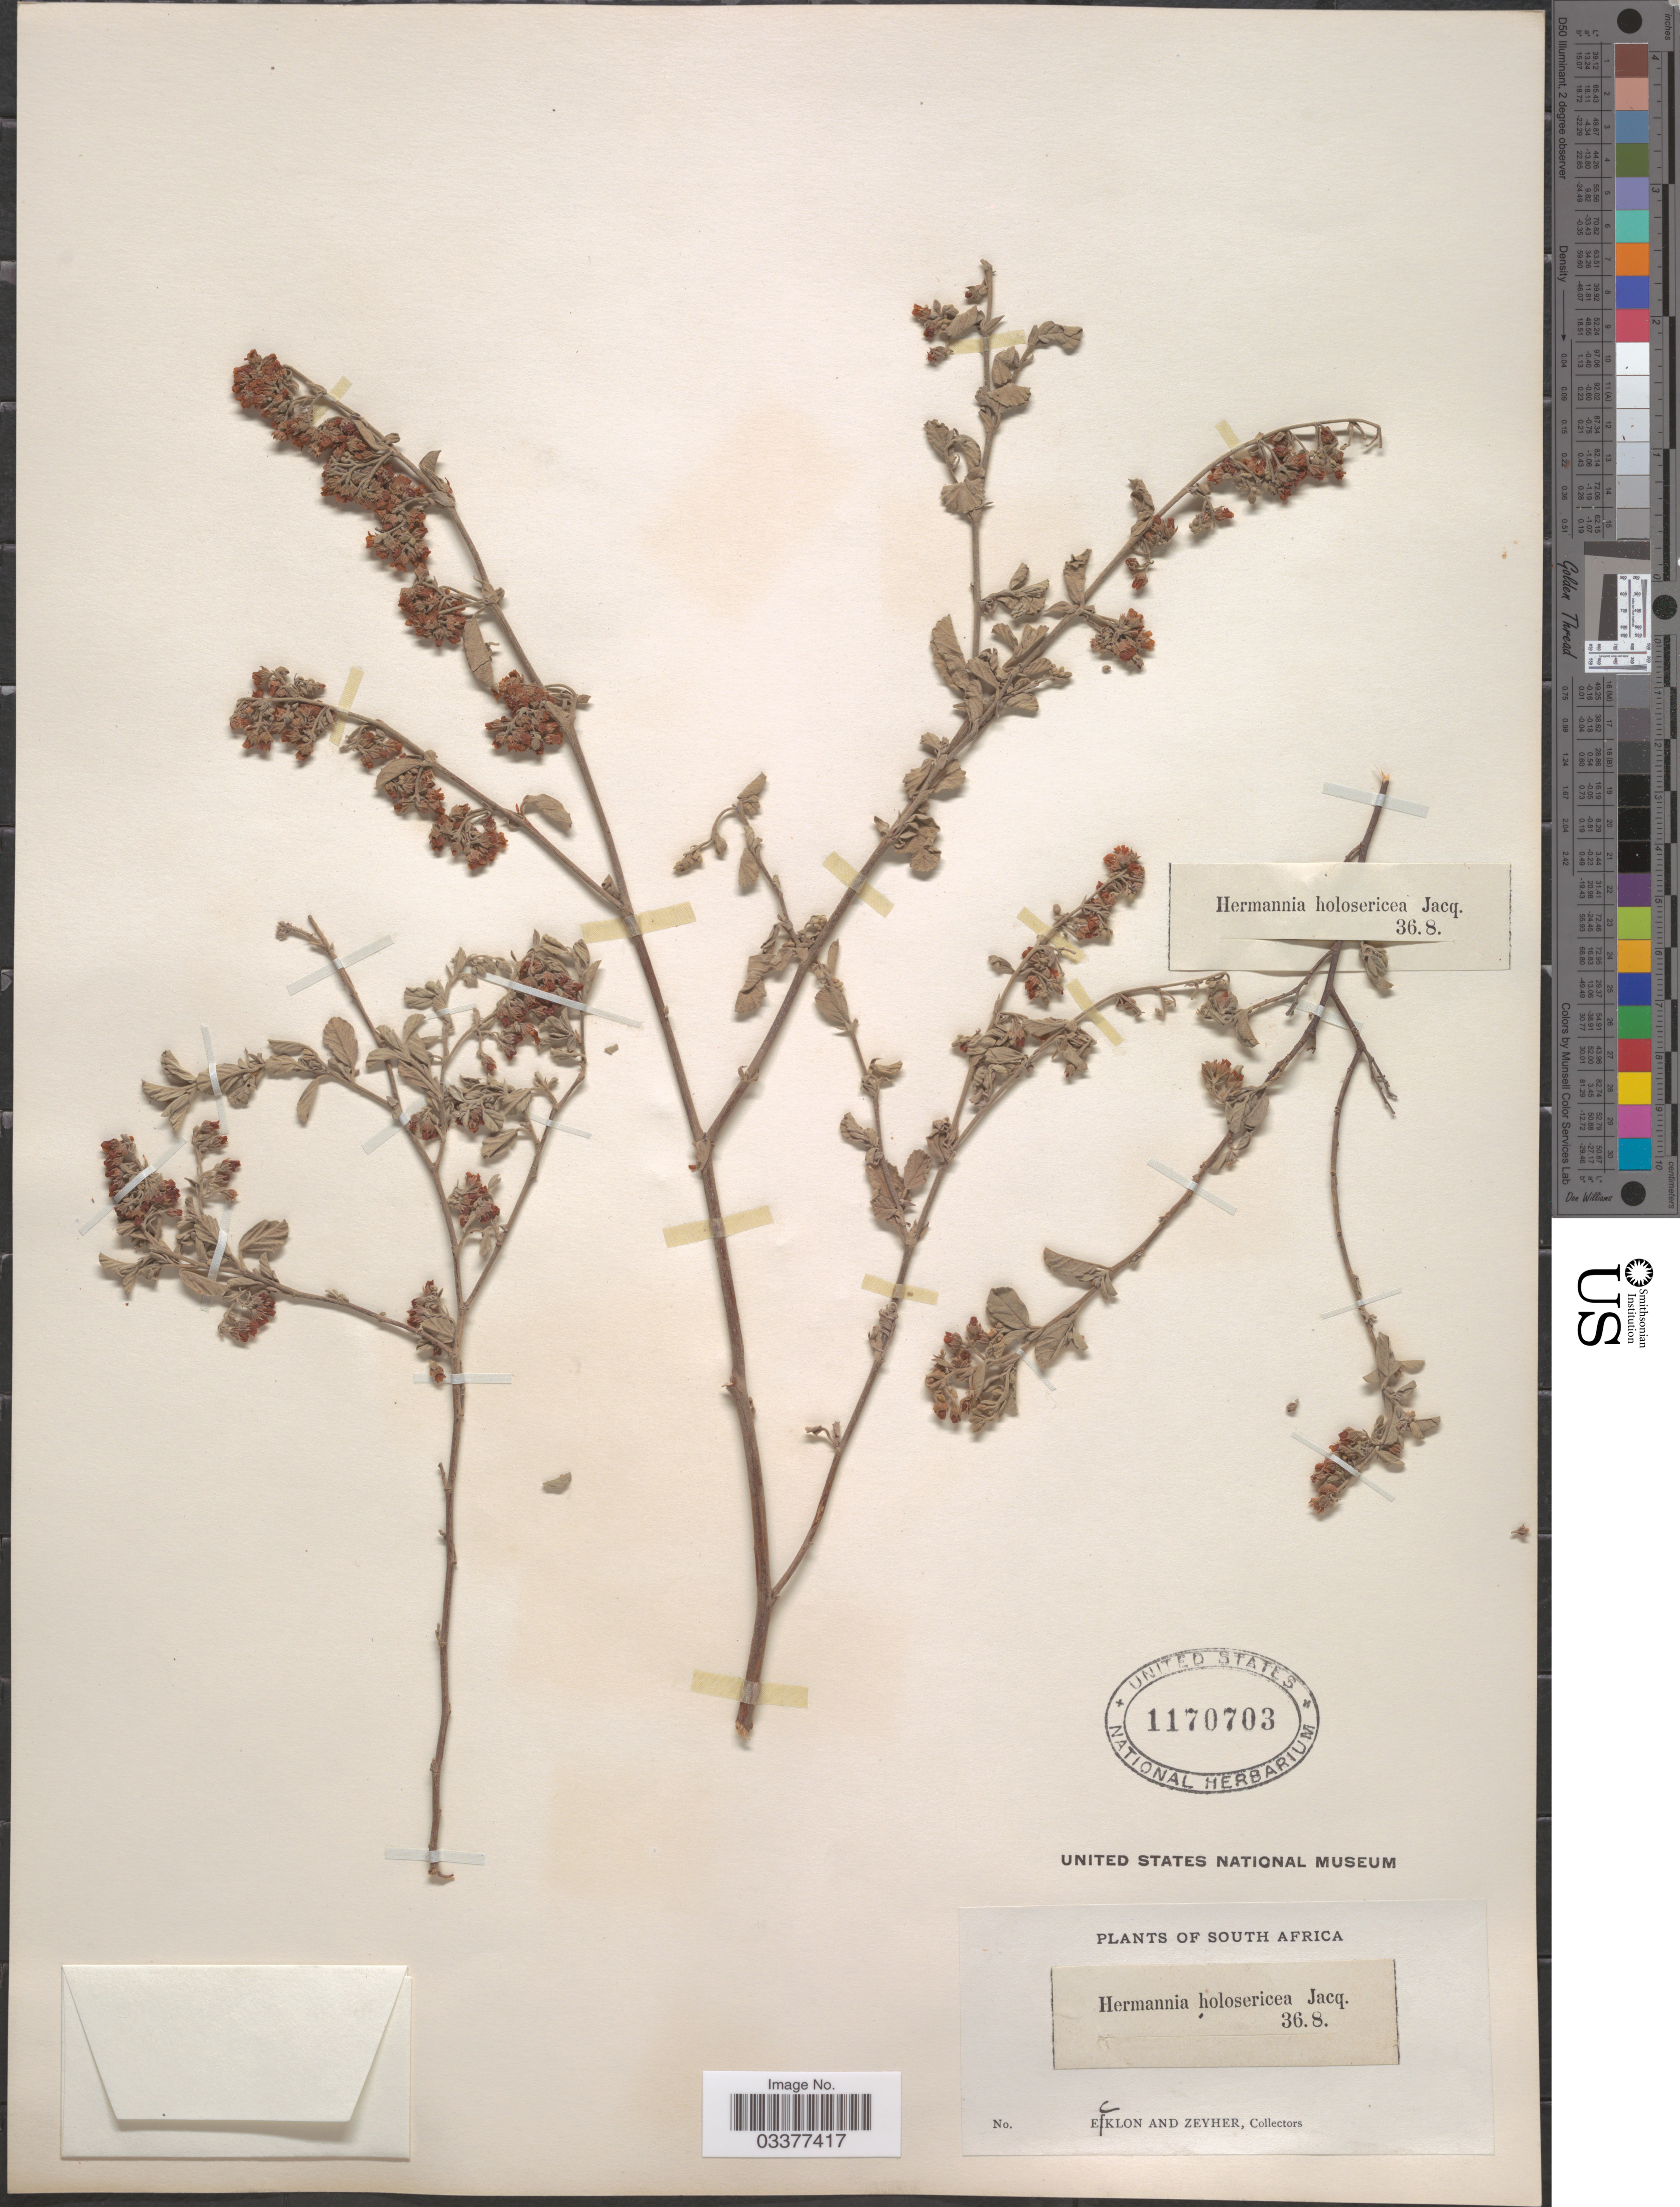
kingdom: Plantae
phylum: Tracheophyta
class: Magnoliopsida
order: Malvales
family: Malvaceae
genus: Hermannia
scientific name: Hermannia holosericea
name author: Jacq.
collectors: -. Ecklon & -. Zeyher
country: South Africa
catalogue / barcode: US 1170703